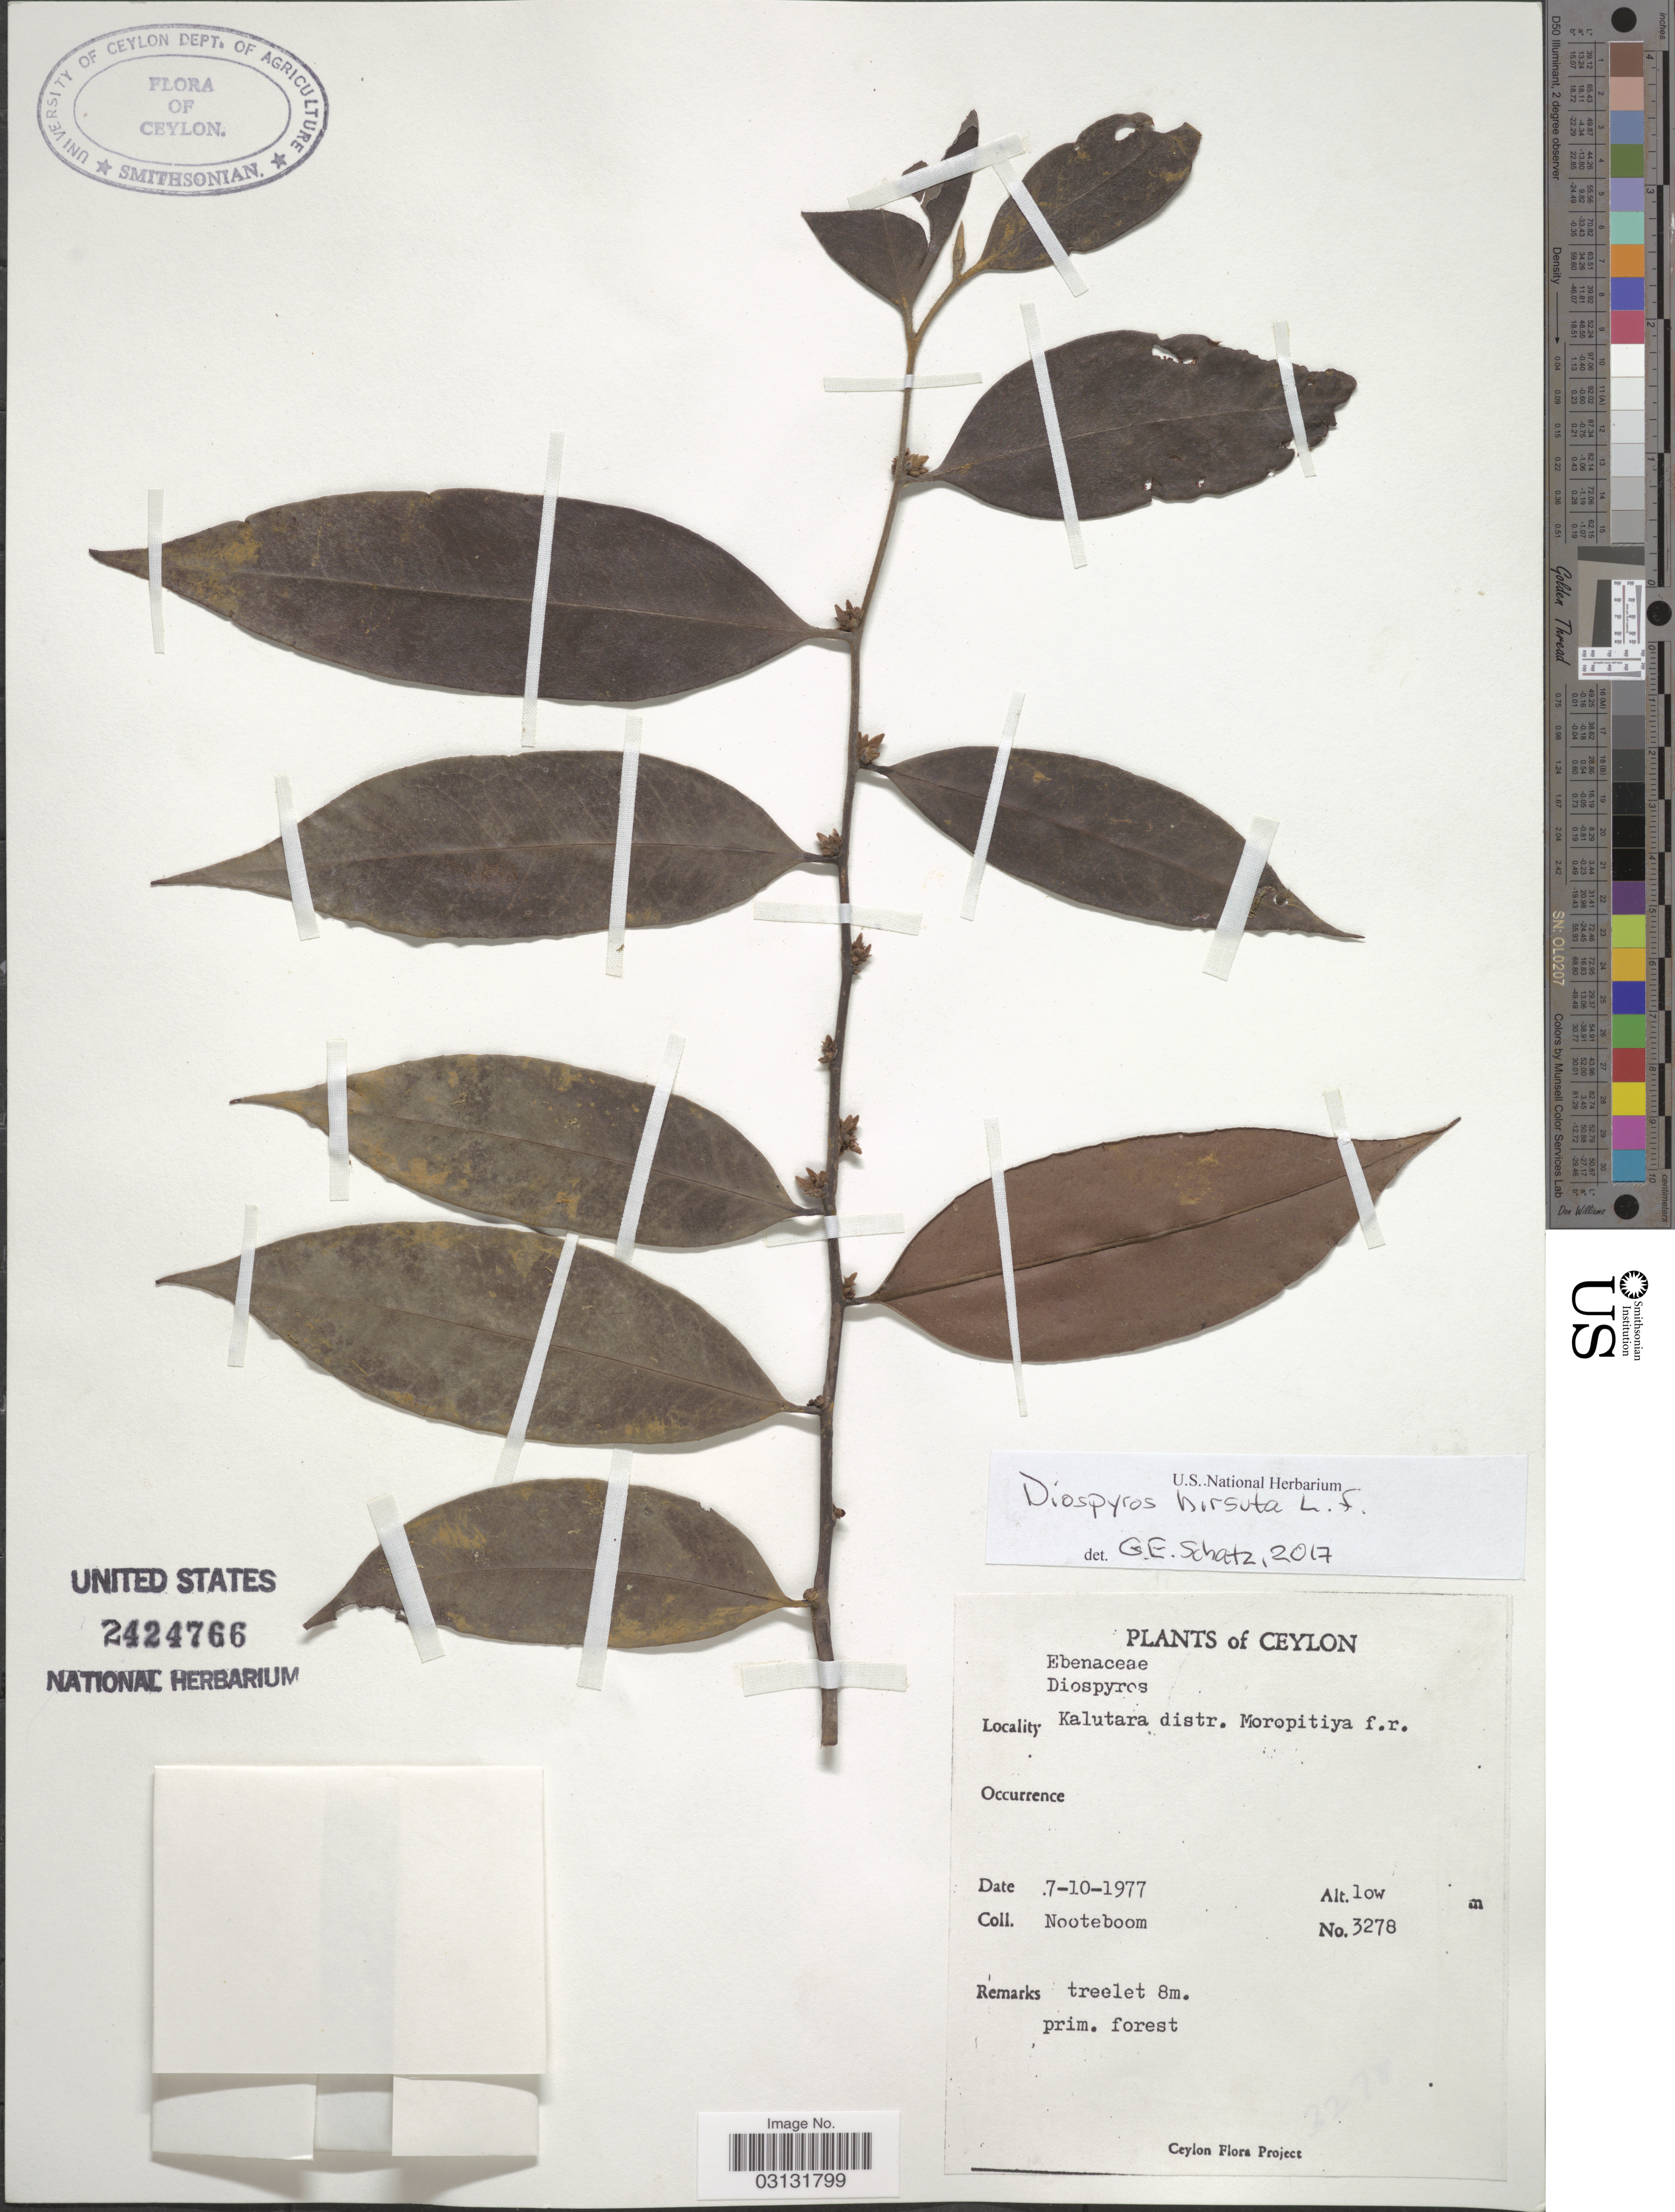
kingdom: Plantae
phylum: Tracheophyta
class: Magnoliopsida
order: Ericales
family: Ebenaceae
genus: Diospyros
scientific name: Diospyros hirsuta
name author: L. f.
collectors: Nooteboom, --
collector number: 3278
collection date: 1977-10-07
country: Sri Lanka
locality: Ceylon. Kalutara distr. Moropitiya f. r.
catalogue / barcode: US 2424766